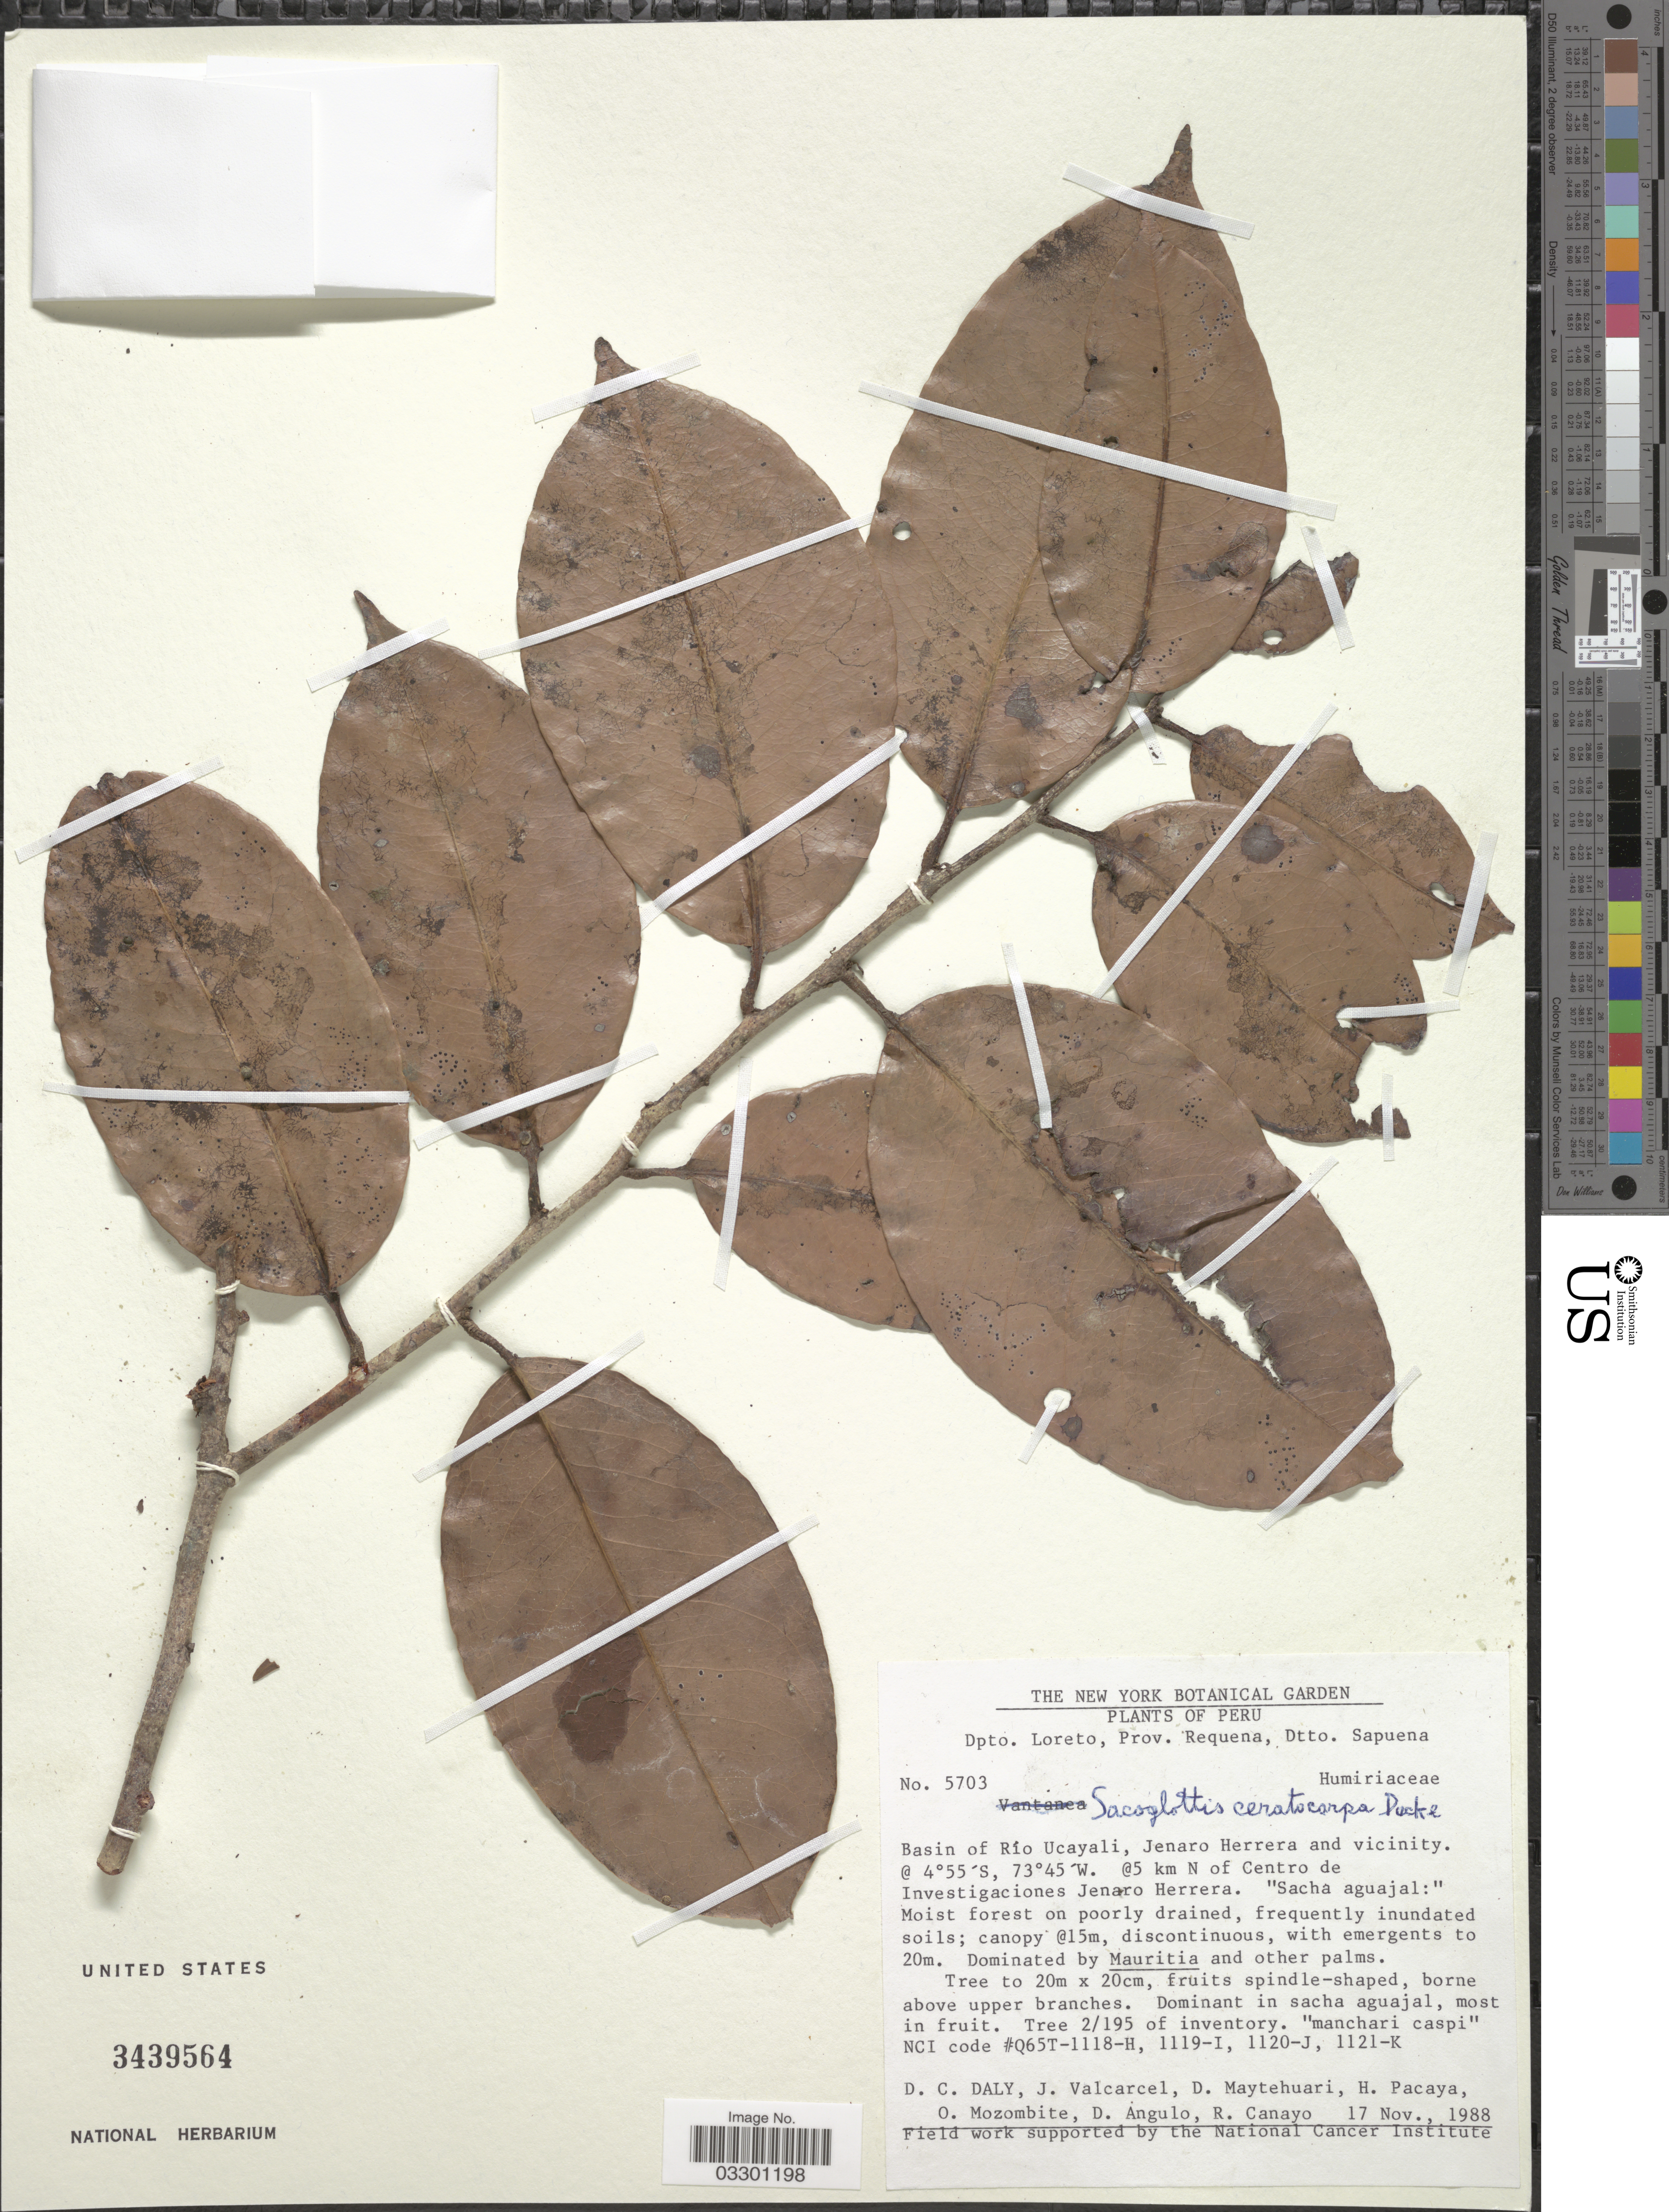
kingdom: Plantae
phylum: Tracheophyta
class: Magnoliopsida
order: Malpighiales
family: Humiriaceae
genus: Sacoglottis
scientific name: Sacoglottis ceratocarpa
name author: Ducke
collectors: D. C. Daly, J. Valcarcel, D. Maytehuari, H. Pacaya & et al.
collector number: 5703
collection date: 1988-11-17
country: Peru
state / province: Loreto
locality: Dpto. Loreto, Prov. Requena, Dtto. Sapuena. Basin of Río Ucayali, Jenaro Herrera and vicinity. @5 km N of Centro de Investigaciones Jenaro Herrera.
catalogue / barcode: US 3439564